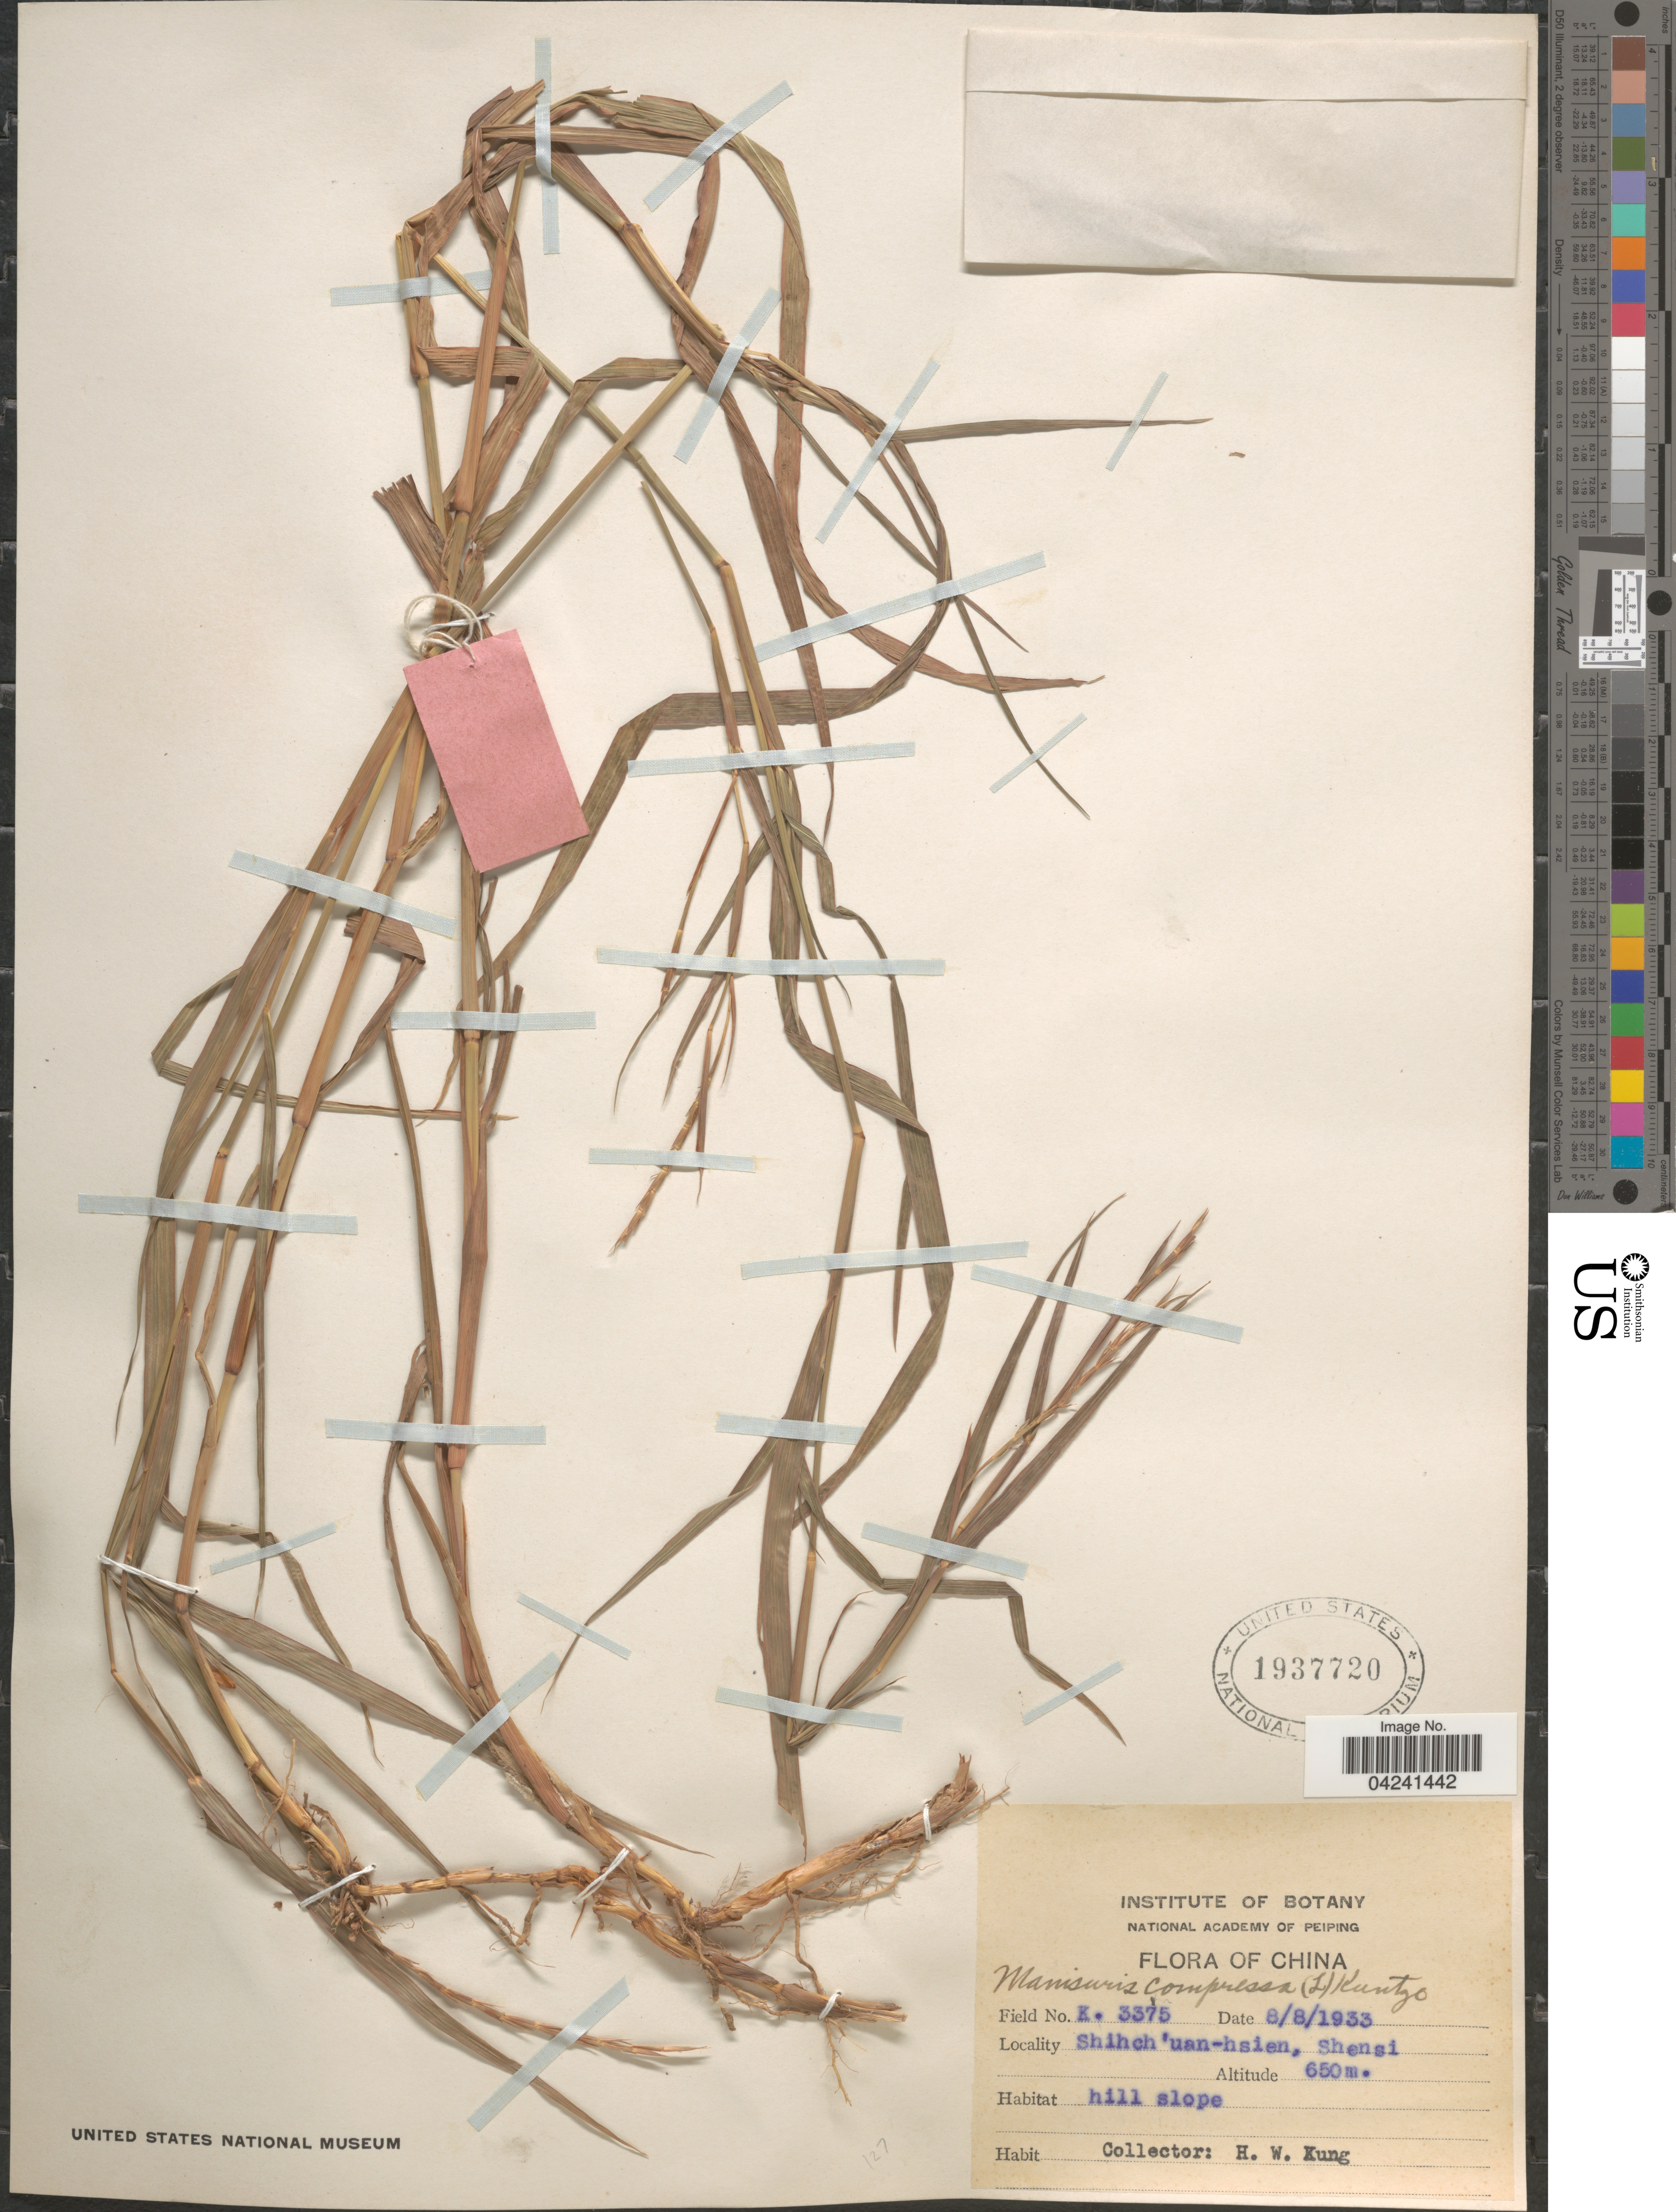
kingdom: Plantae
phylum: Tracheophyta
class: Liliopsida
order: Poales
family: Poaceae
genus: Hemarthria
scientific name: Hemarthria compressa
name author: (L.) R. Br.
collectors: H. Kung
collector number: K.3375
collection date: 1933-08-08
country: China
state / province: Shaanxi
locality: Shihch'uan-hsien, Shensi. Hill slope.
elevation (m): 650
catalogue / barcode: US 1937720